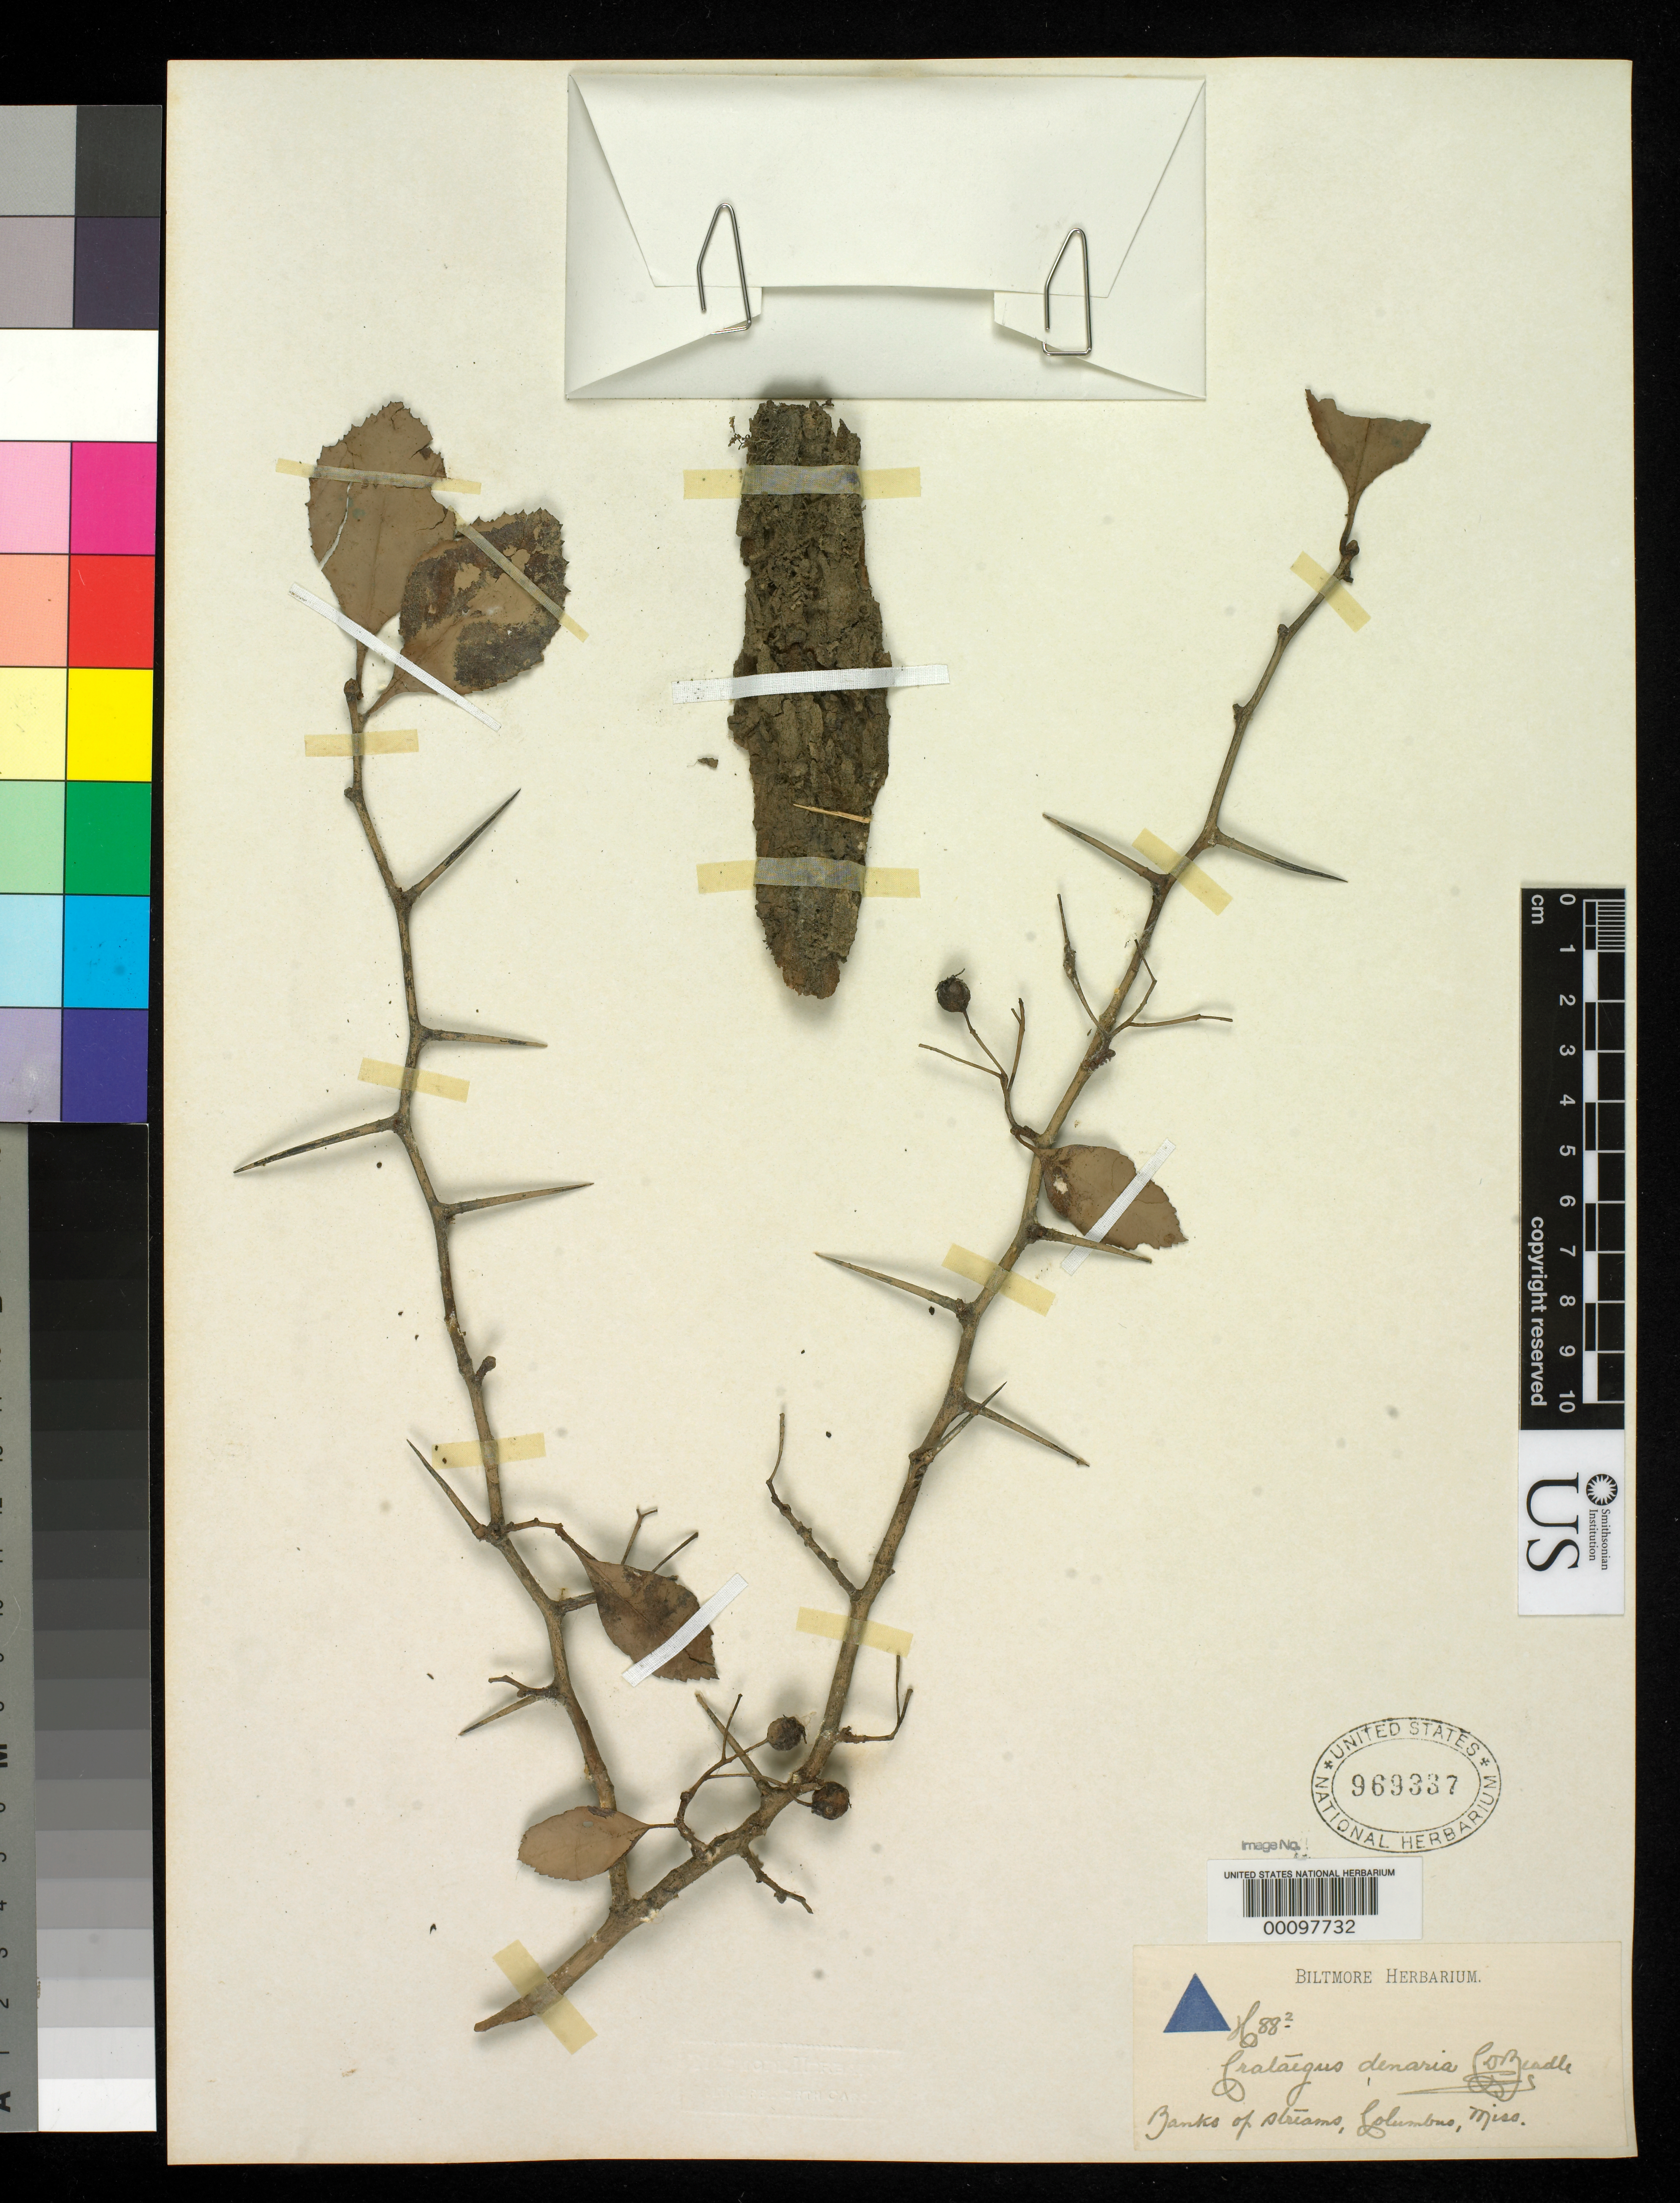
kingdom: Plantae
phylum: Tracheophyta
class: Magnoliopsida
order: Rosales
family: Rosaceae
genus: Crataegus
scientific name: Crataegus denaria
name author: Beadle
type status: Syntype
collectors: ex herb. Biltmore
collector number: H 88(2)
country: United States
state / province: Mississippi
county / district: Lowndes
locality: Columbus.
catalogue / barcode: US 969337